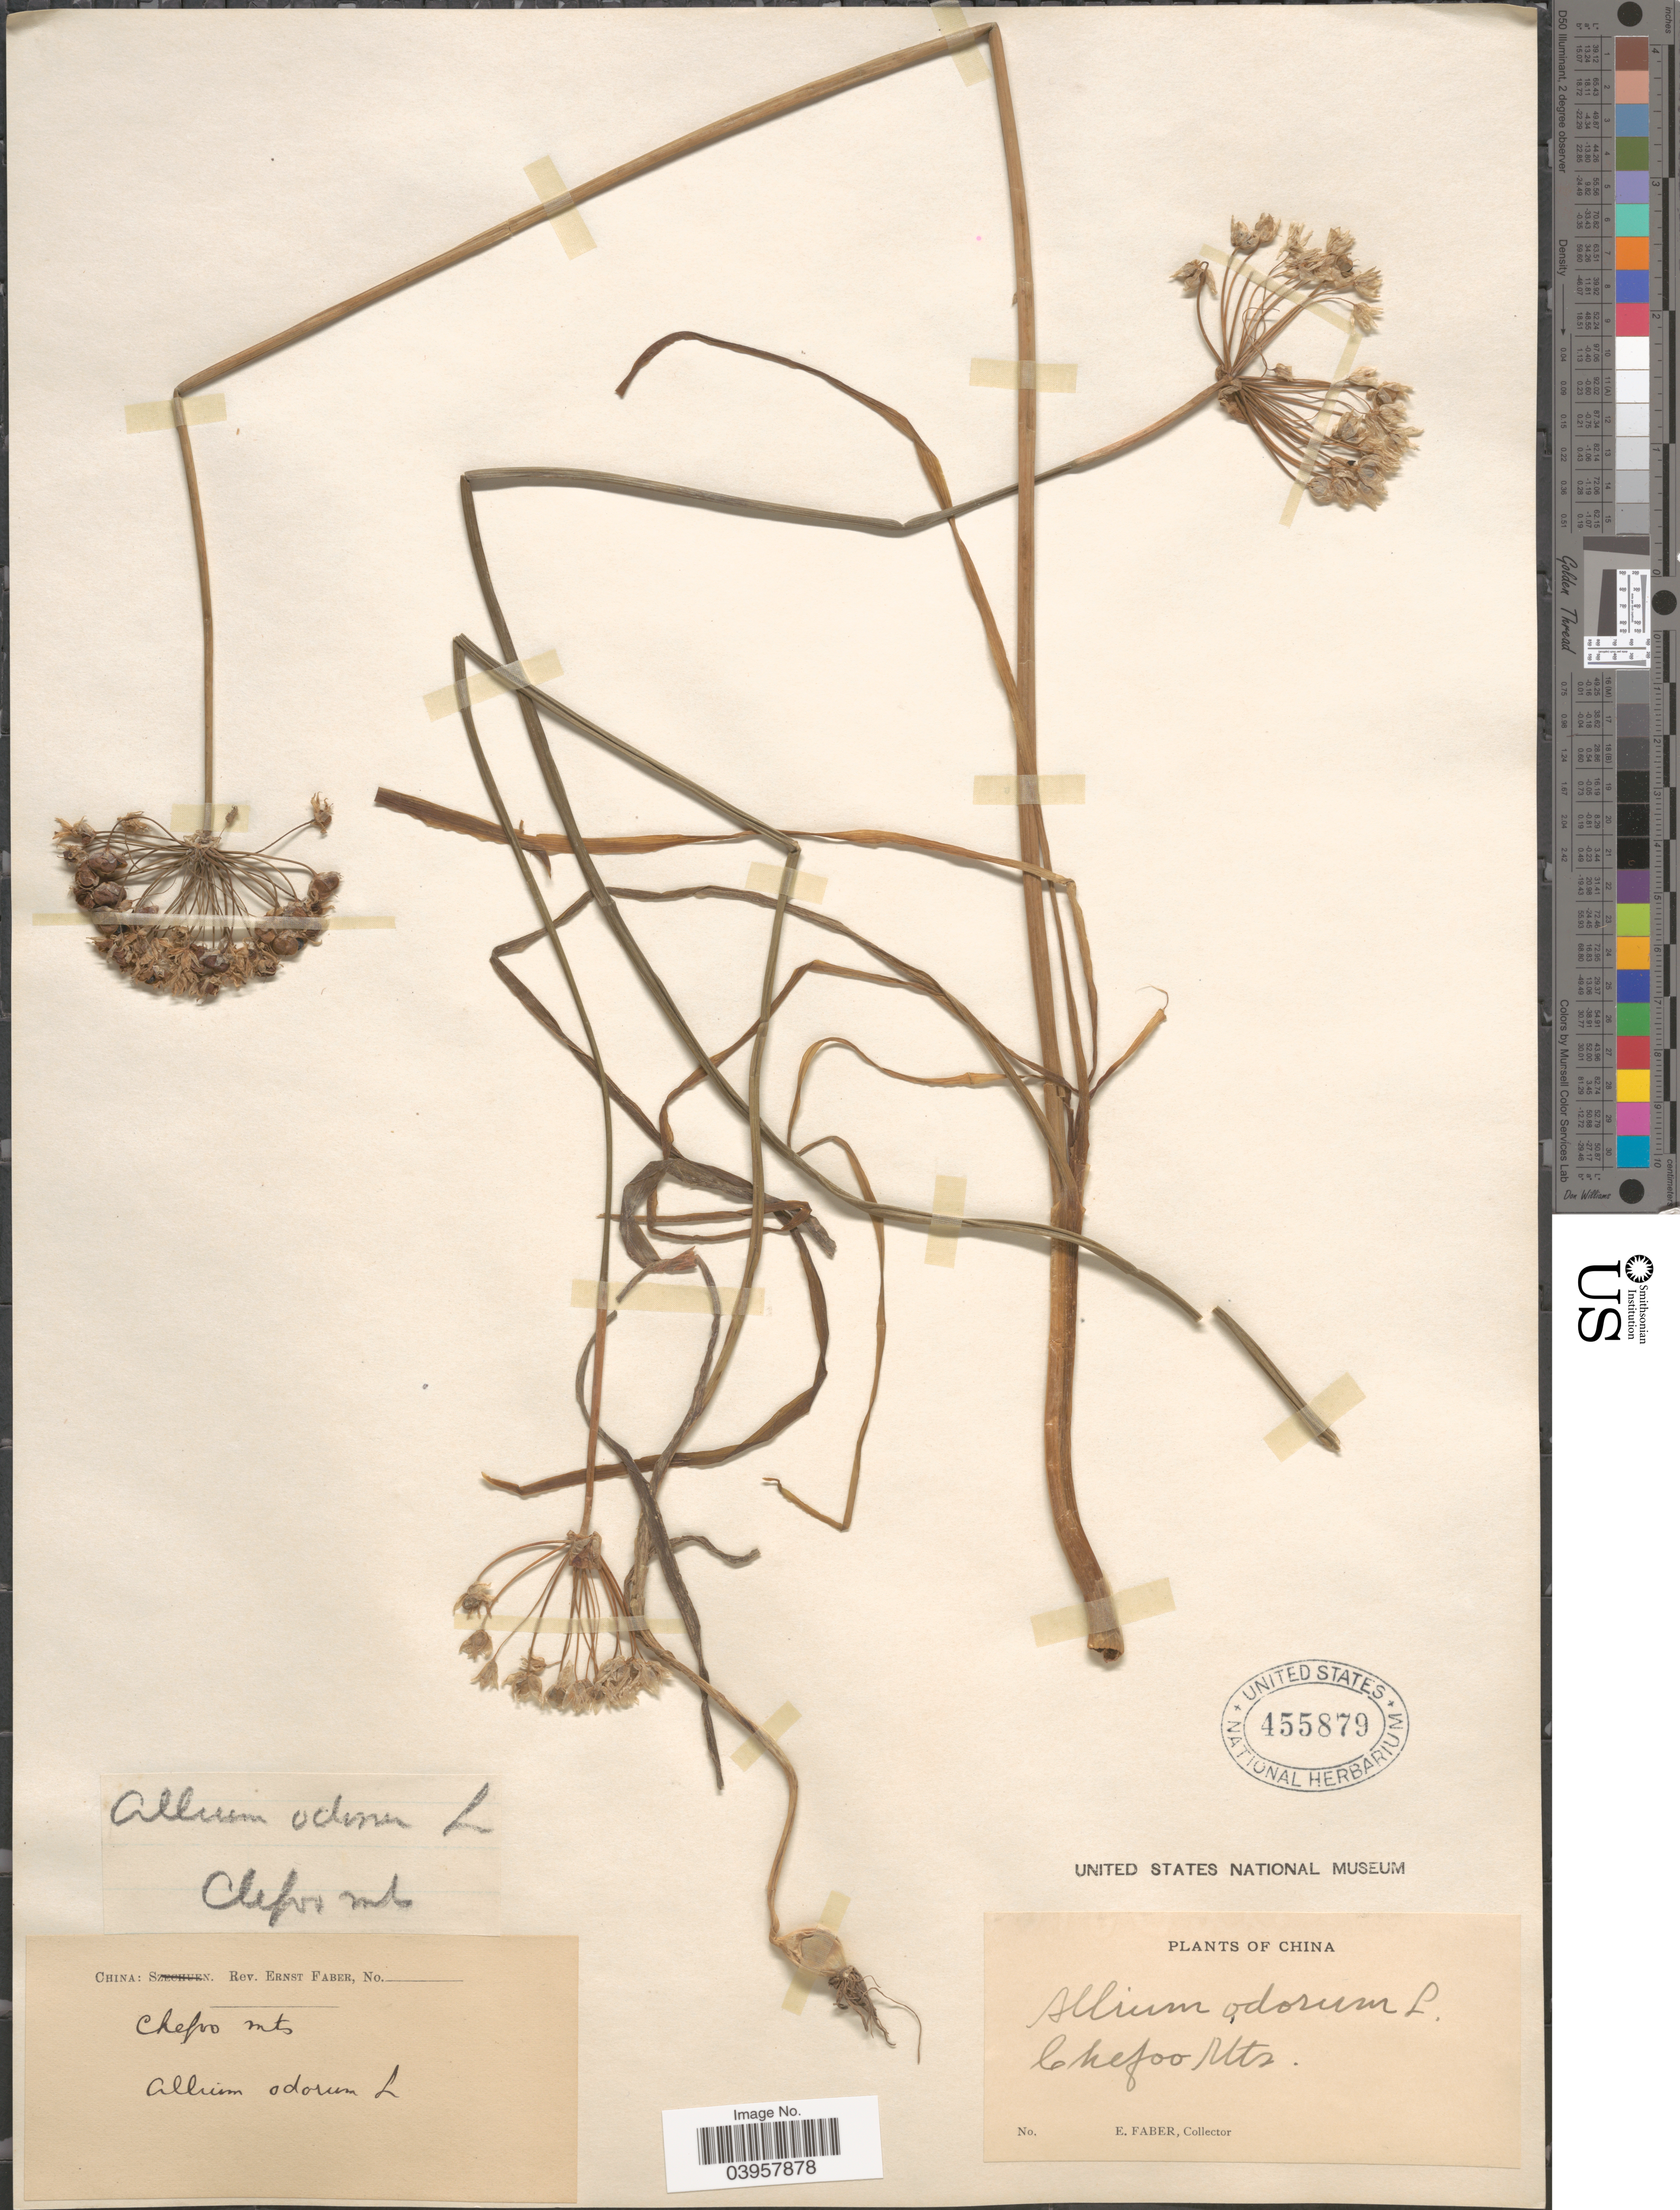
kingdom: Plantae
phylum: Tracheophyta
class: Liliopsida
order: Asparagales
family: Amaryllidaceae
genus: Allium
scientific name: Allium ramosum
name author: L.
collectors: E. Faber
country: China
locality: Chefoo Mts.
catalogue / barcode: US 455879